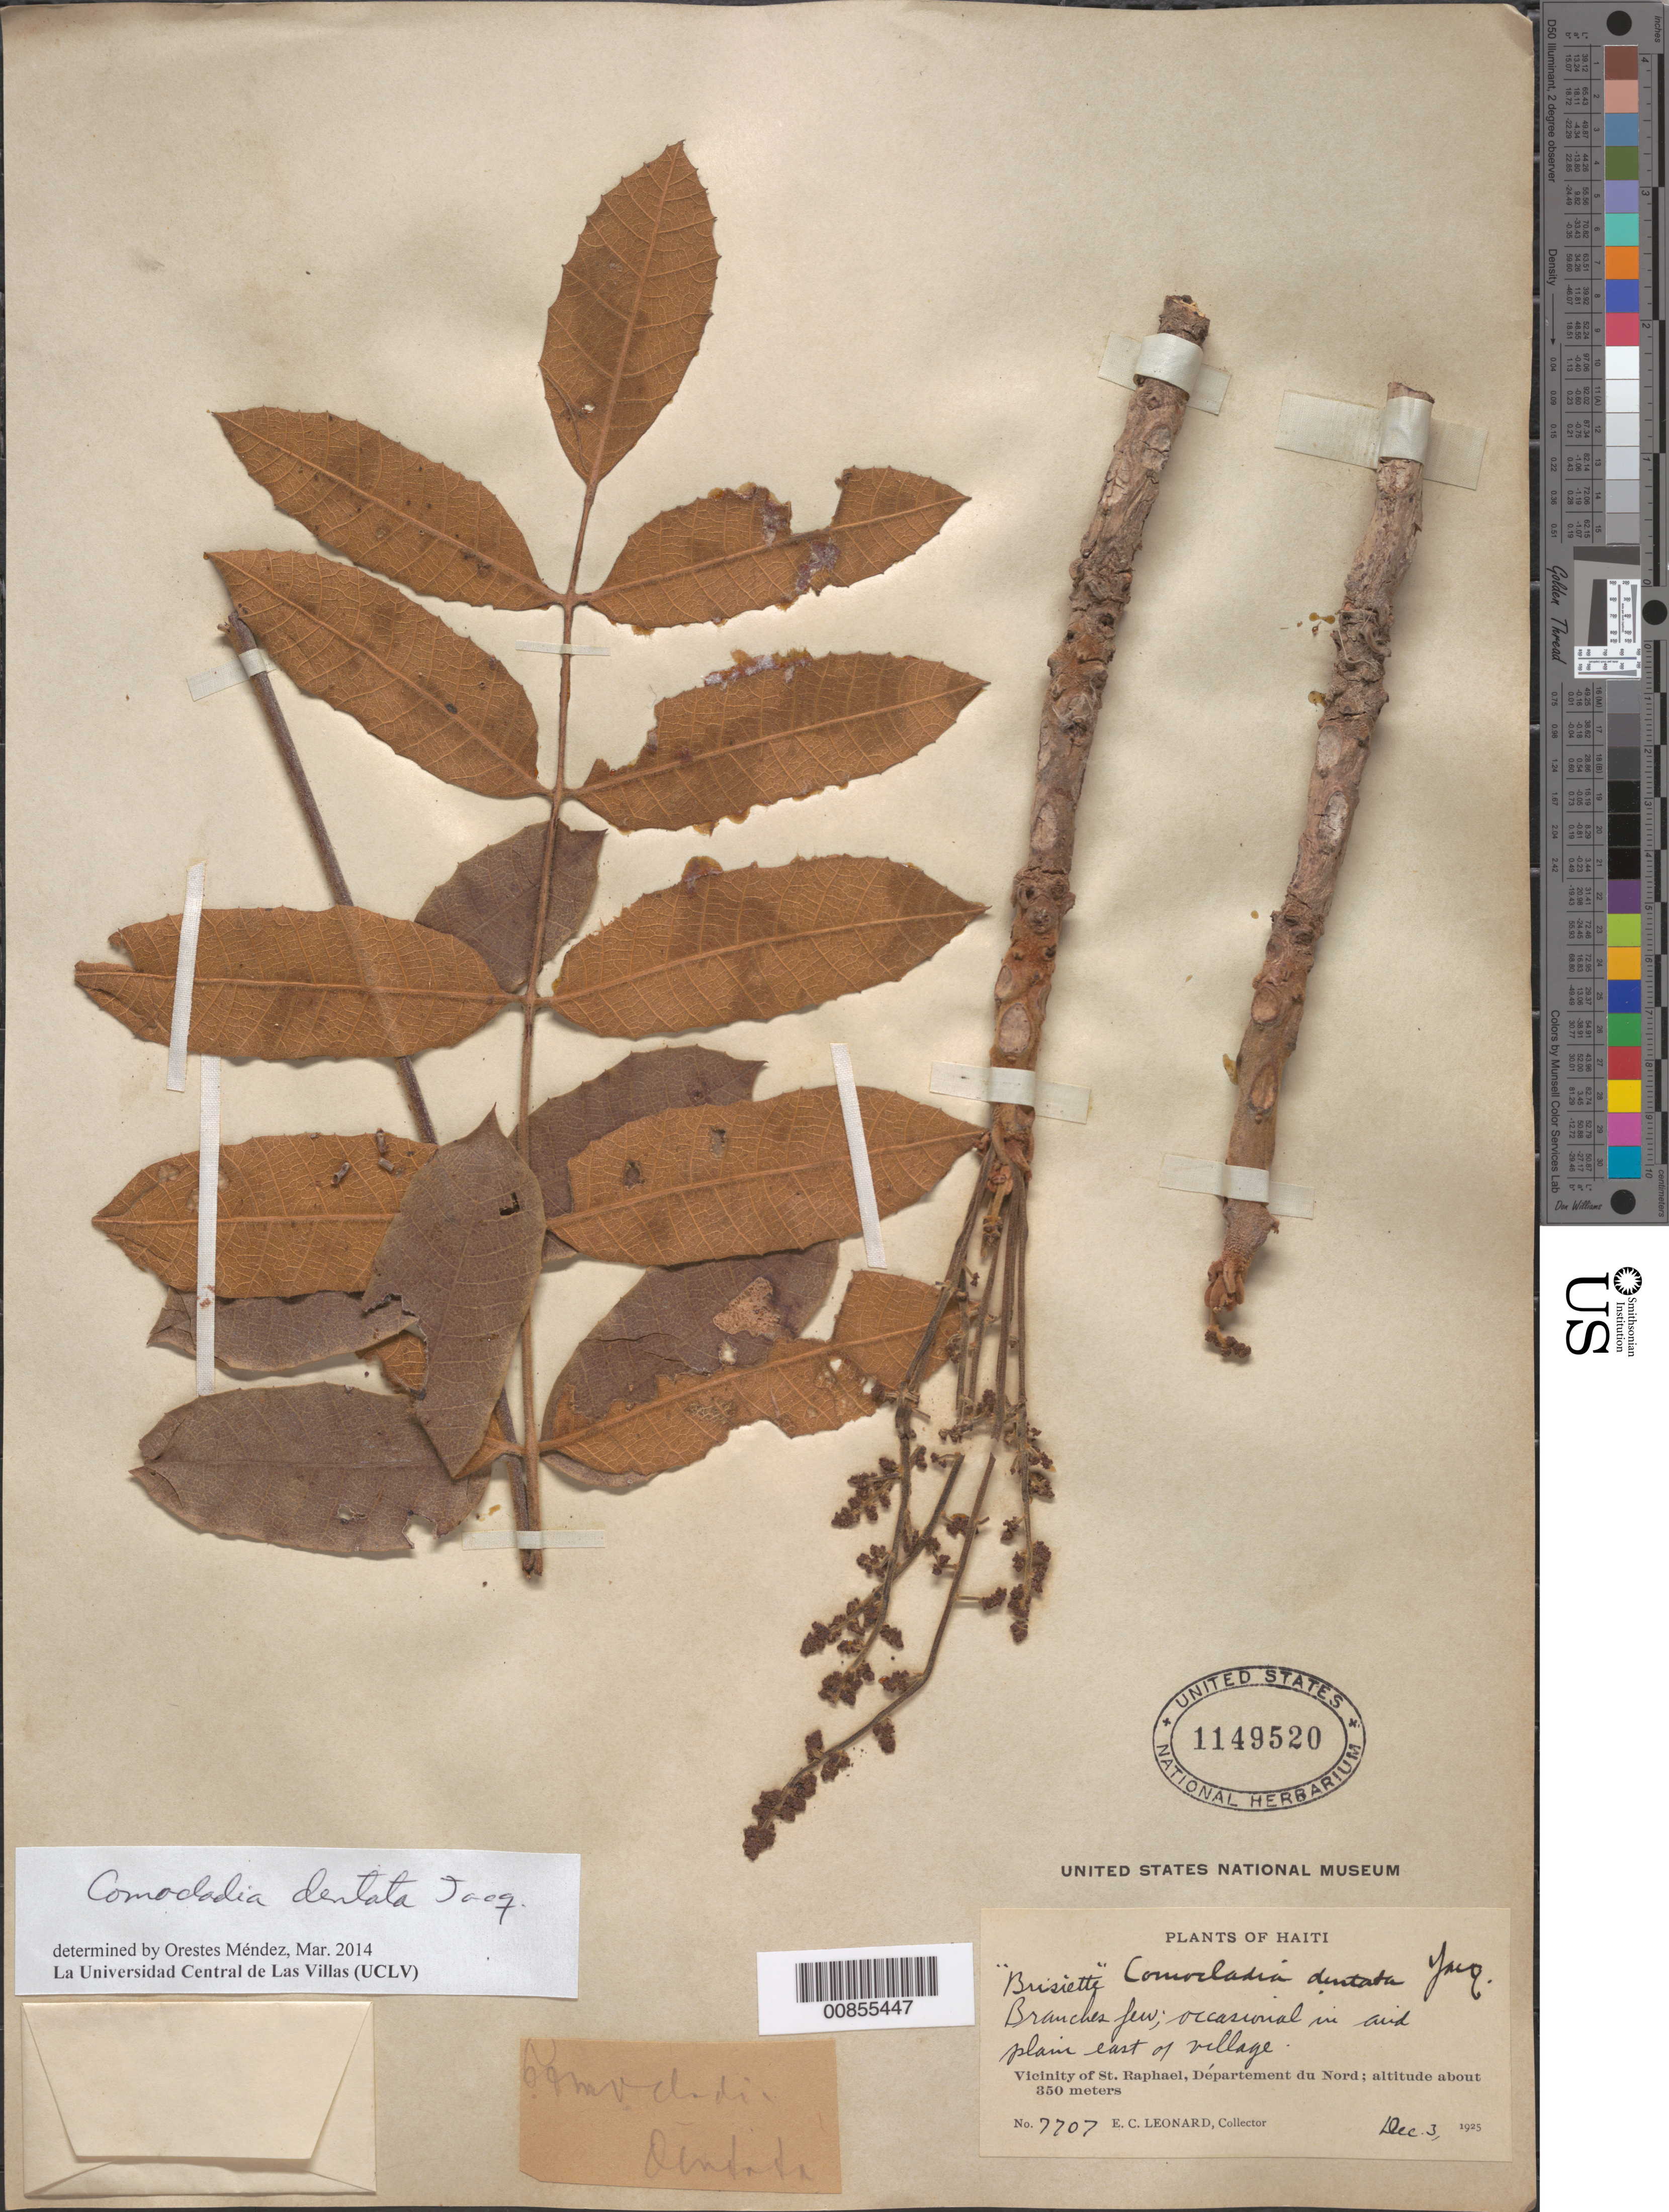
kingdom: Plantae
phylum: Tracheophyta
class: Magnoliopsida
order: Sapindales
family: Anacardiaceae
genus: Comocladia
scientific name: Comocladia dentata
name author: Jacq.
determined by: Méndez, Orestes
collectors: E. C. Leonard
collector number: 7707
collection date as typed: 03 Dec 1925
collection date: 1925-12-03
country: Haiti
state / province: Nord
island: Hispaniola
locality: Vicinity of St. Raphael, E of village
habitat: Arid plain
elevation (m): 350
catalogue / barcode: US 1149520